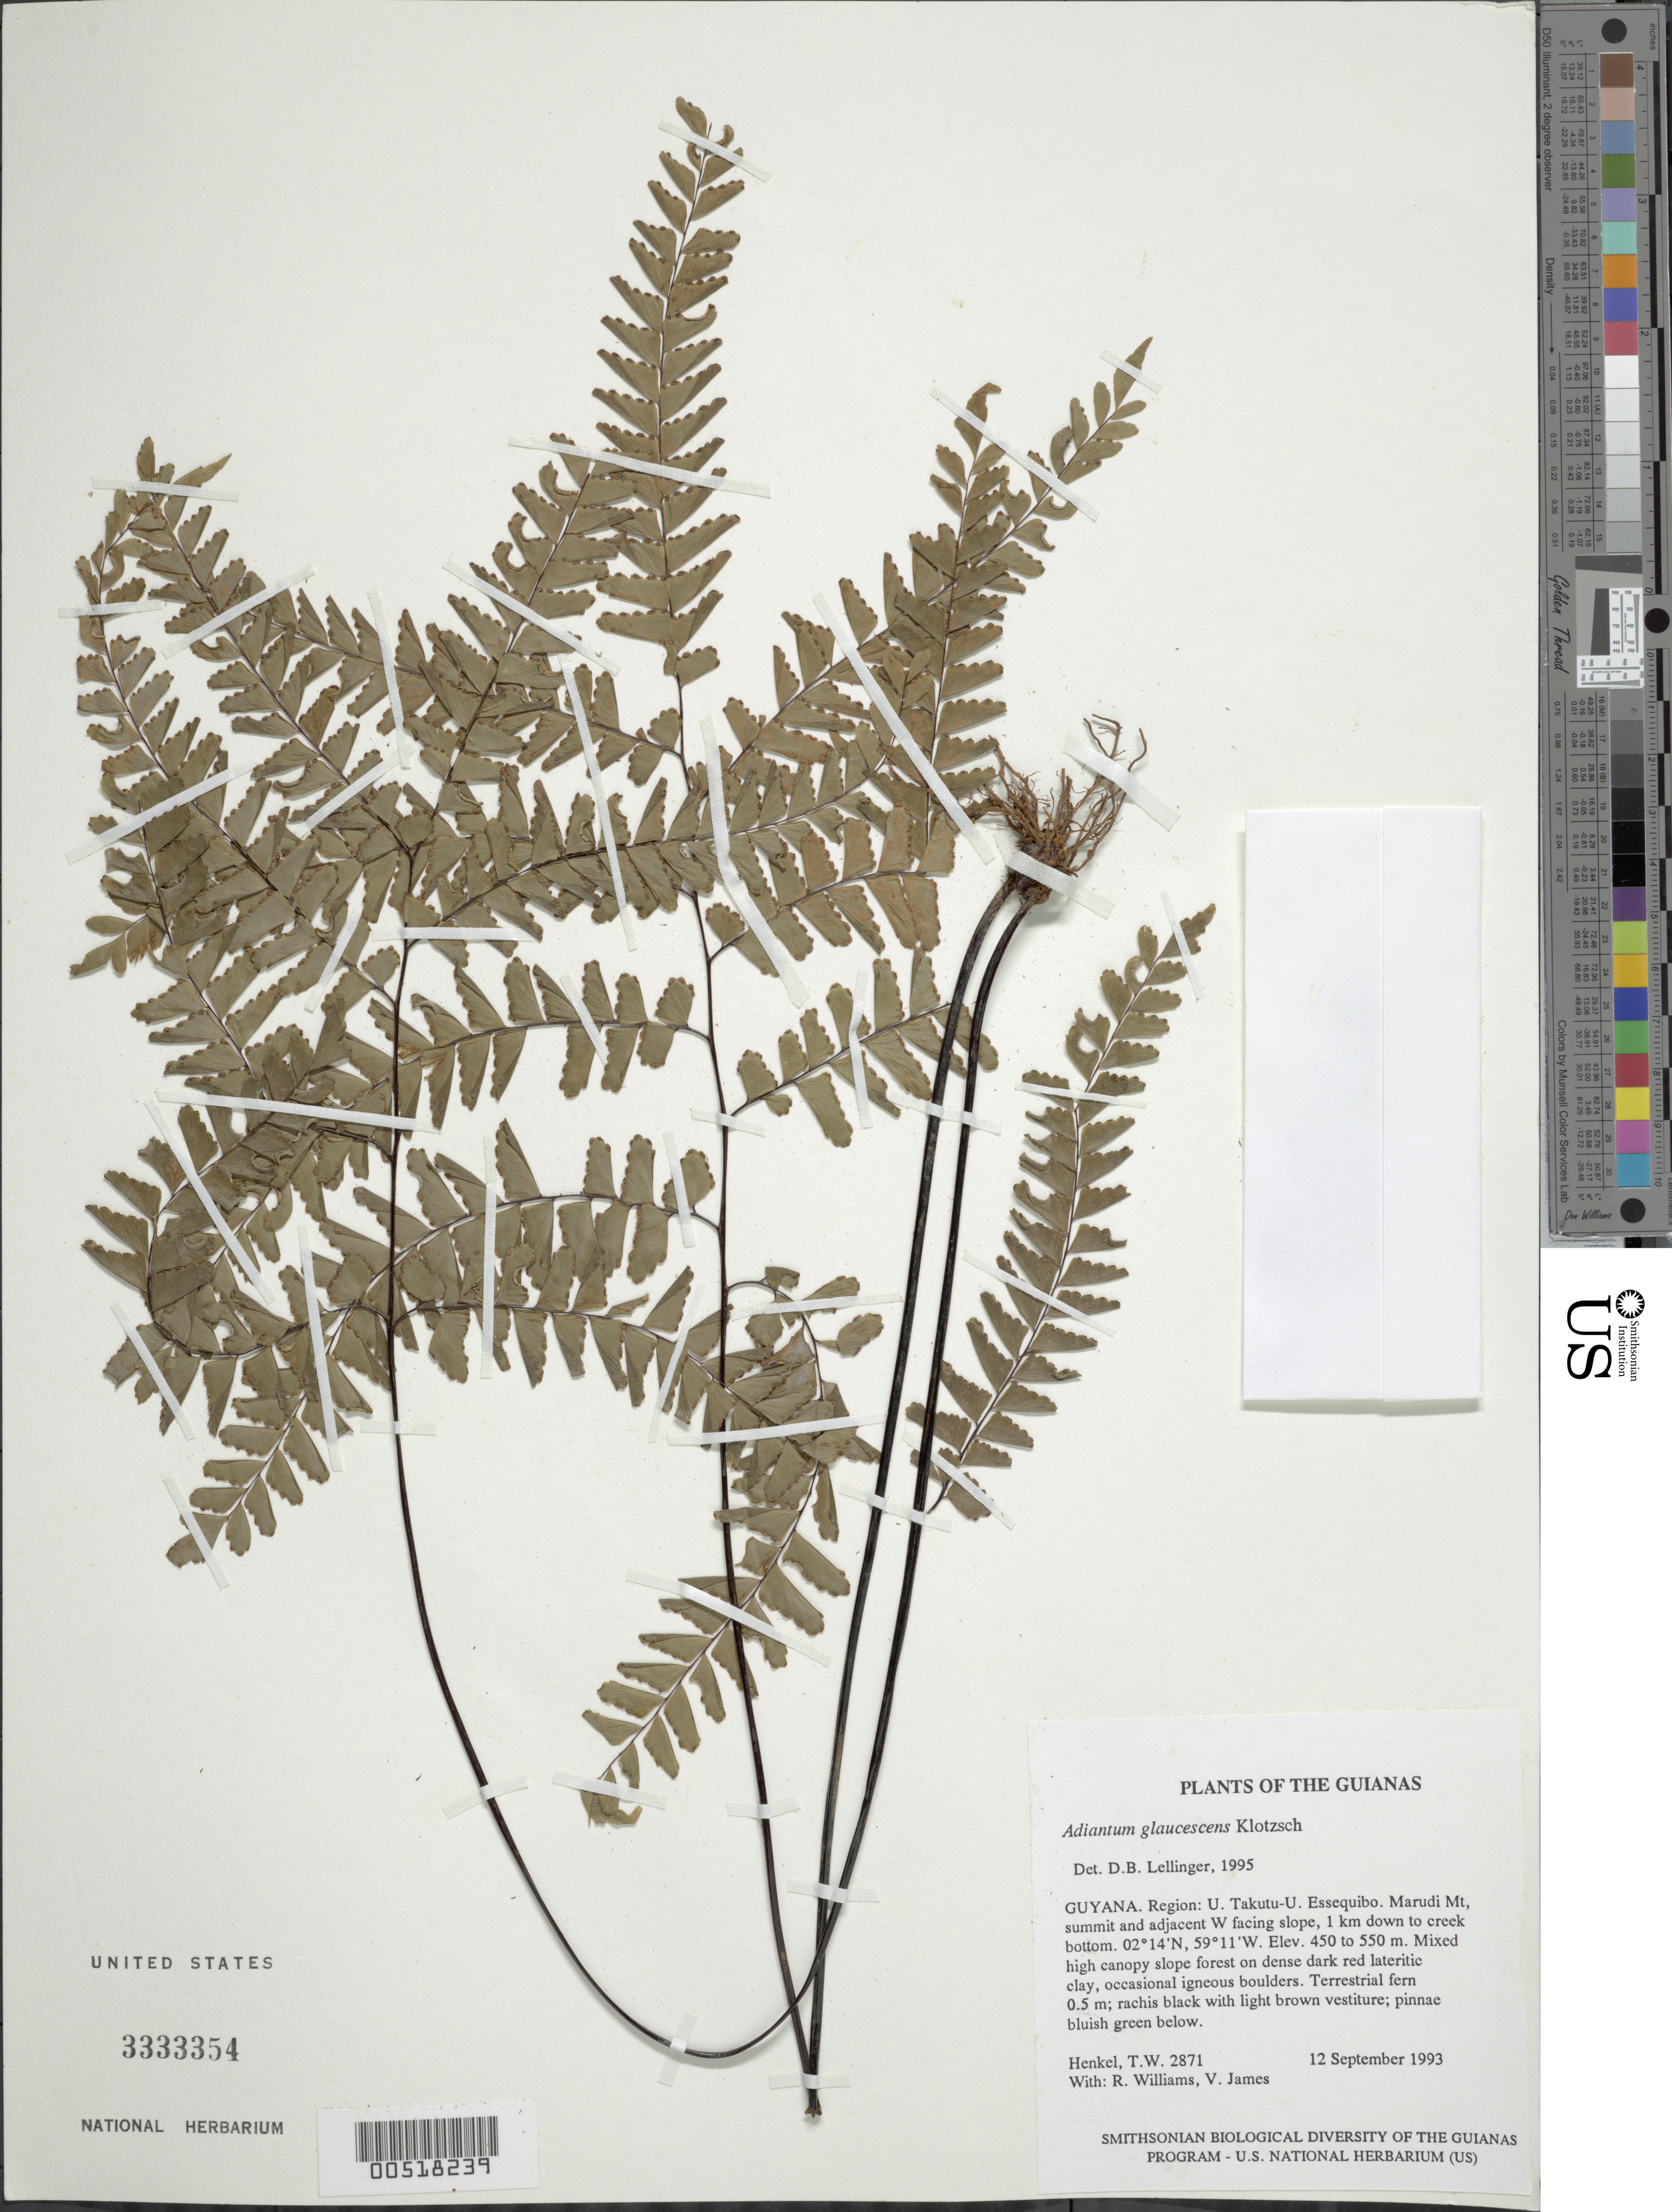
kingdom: Plantae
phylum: Tracheophyta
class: Polypodiopsida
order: Polypodiales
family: Pteridaceae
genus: Adiantum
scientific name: Adiantum glaucescens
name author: Klotzsch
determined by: Lellinger, David B., (BOT), Smithsonian Institution - National Museum of Natural History (UNITED STATES)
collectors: T. Henkel, R. Williams & V. James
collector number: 2871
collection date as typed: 12 September 1993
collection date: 1993-09-12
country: Guyana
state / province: U. Takutu-U. Essequibo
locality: Marudi Mt, summit and adjacent W facing slope, 1 km down to creek bottom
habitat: Mixed high canopy slope forest on dense dark red lateritic clay, occasional igneous boulders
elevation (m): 450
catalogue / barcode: US 3333354